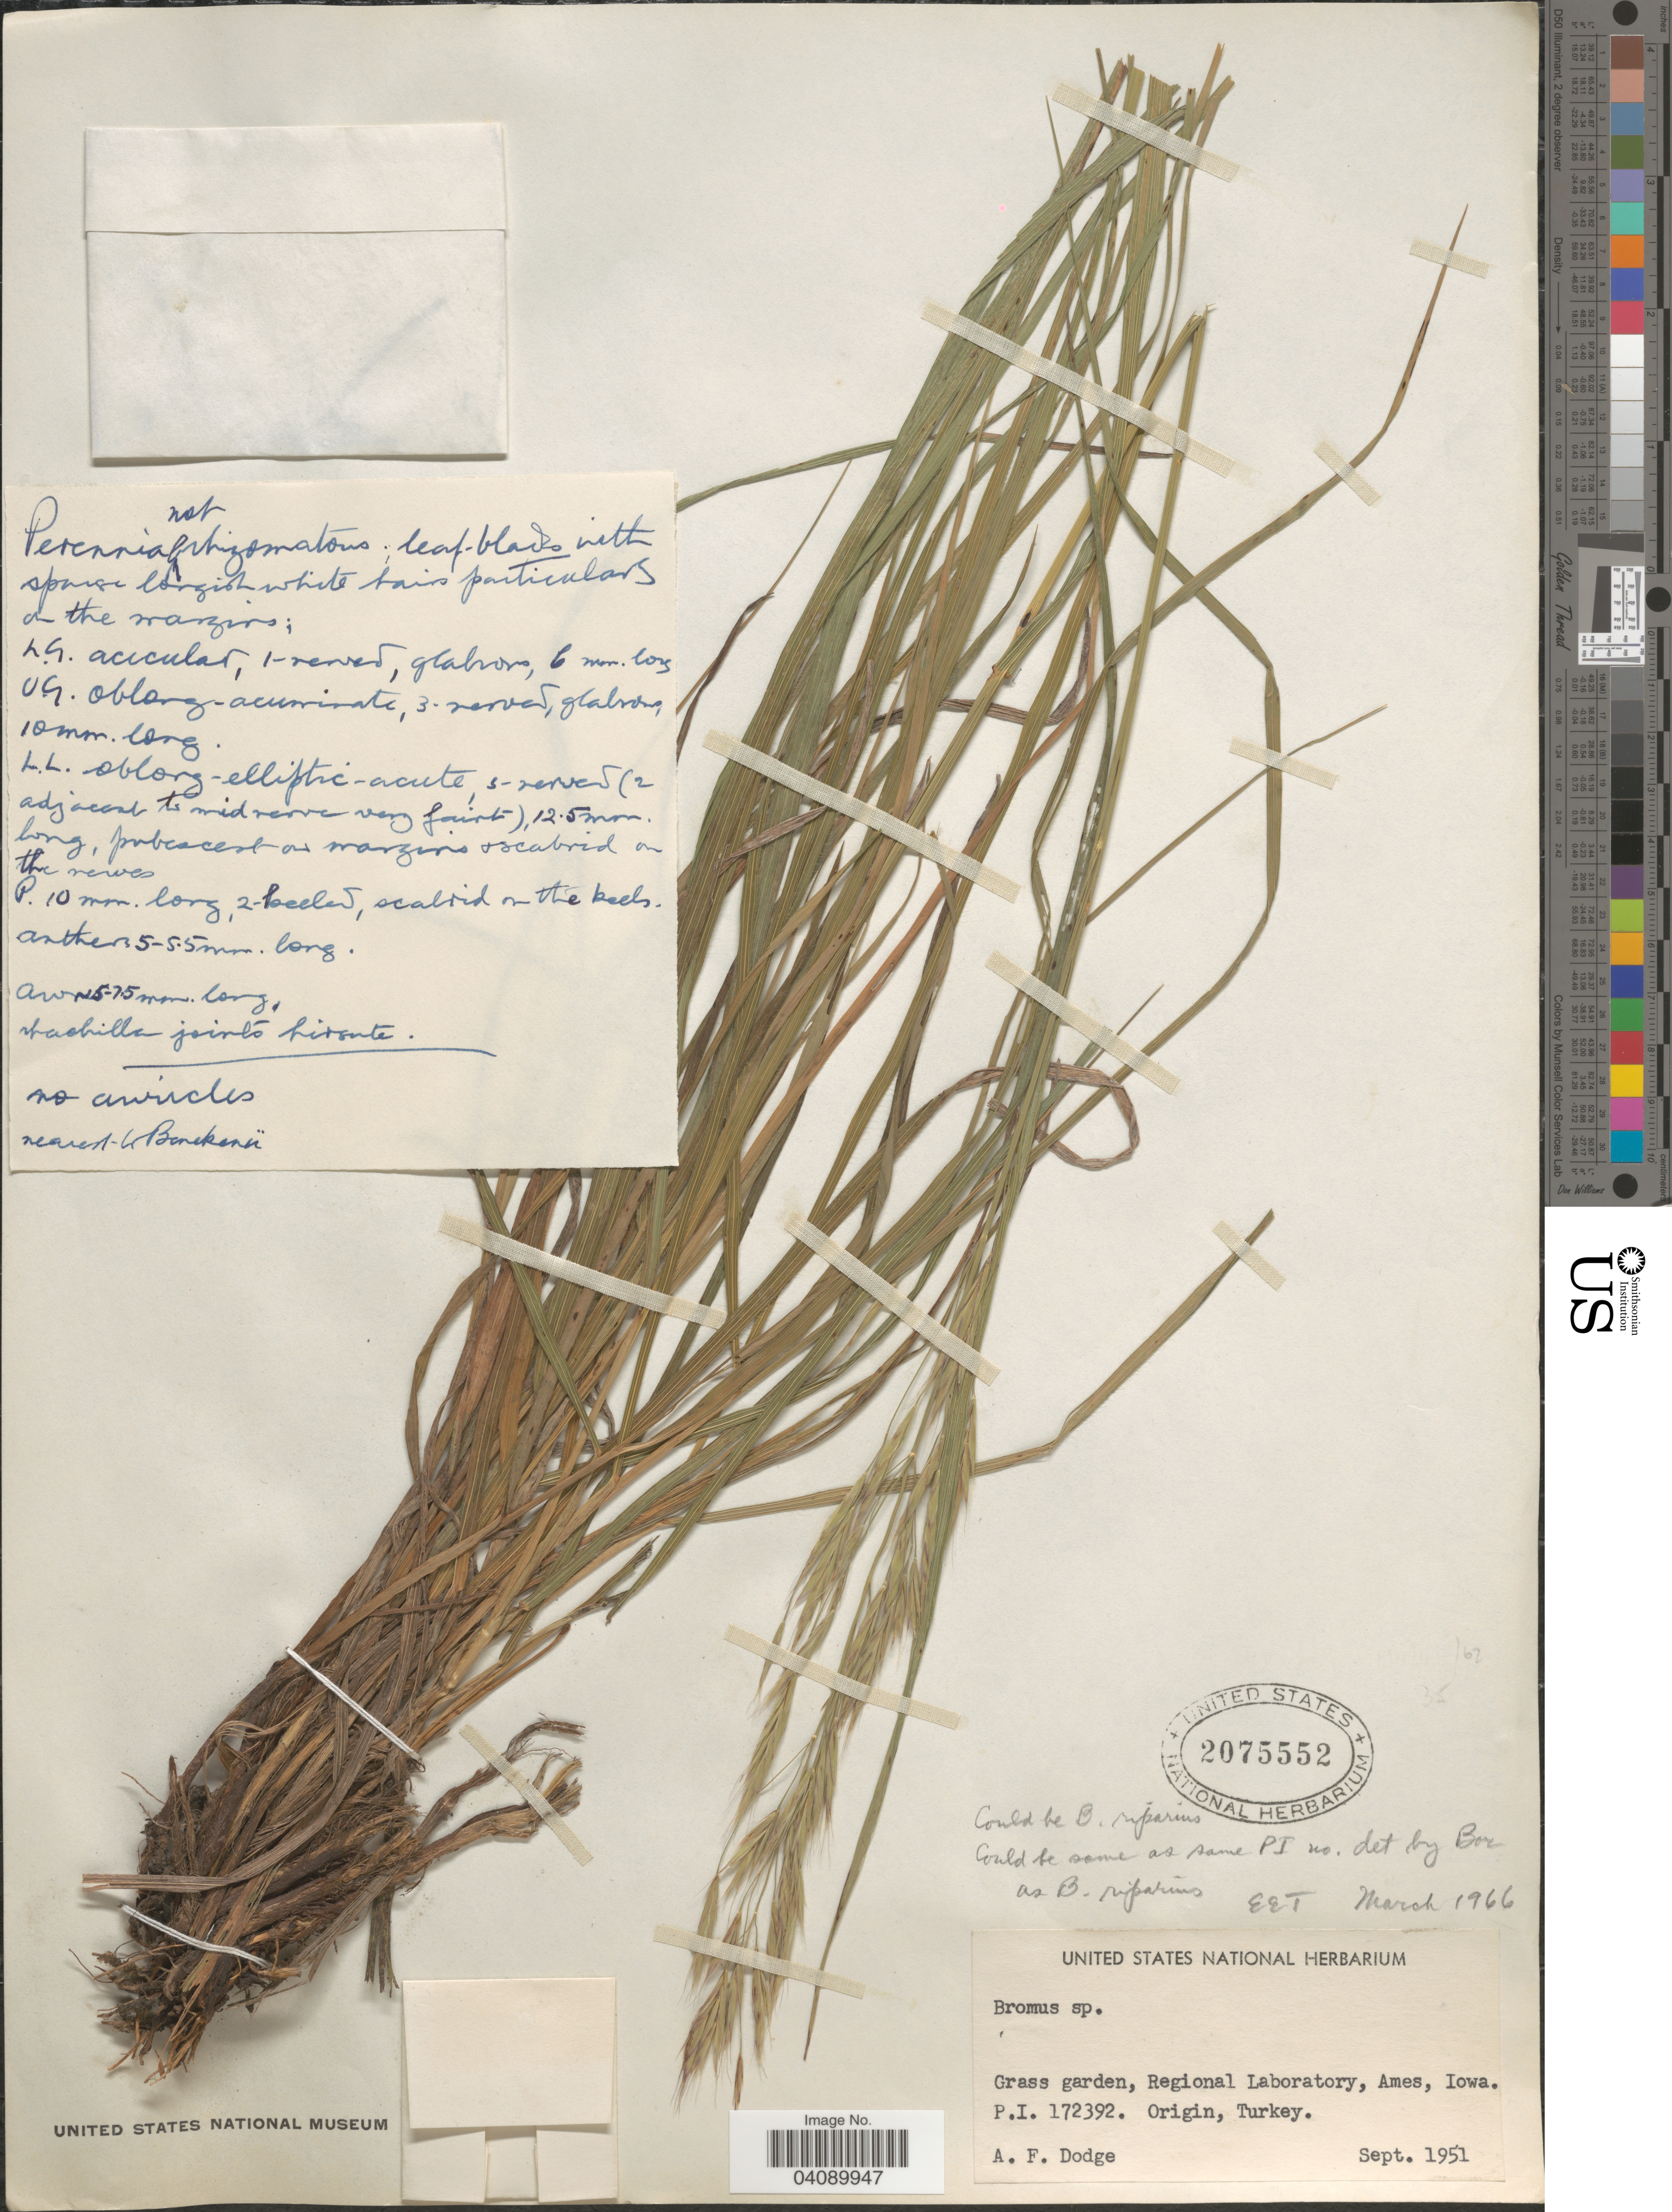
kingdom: Plantae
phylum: Tracheophyta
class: Liliopsida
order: Poales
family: Poaceae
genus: Bromus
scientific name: Bromus sp.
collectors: A. Dodge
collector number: P.I. 172392?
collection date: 1951-09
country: United States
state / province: Iowa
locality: Grass garden, Regional Laboratory, Ames.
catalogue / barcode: US 2075552